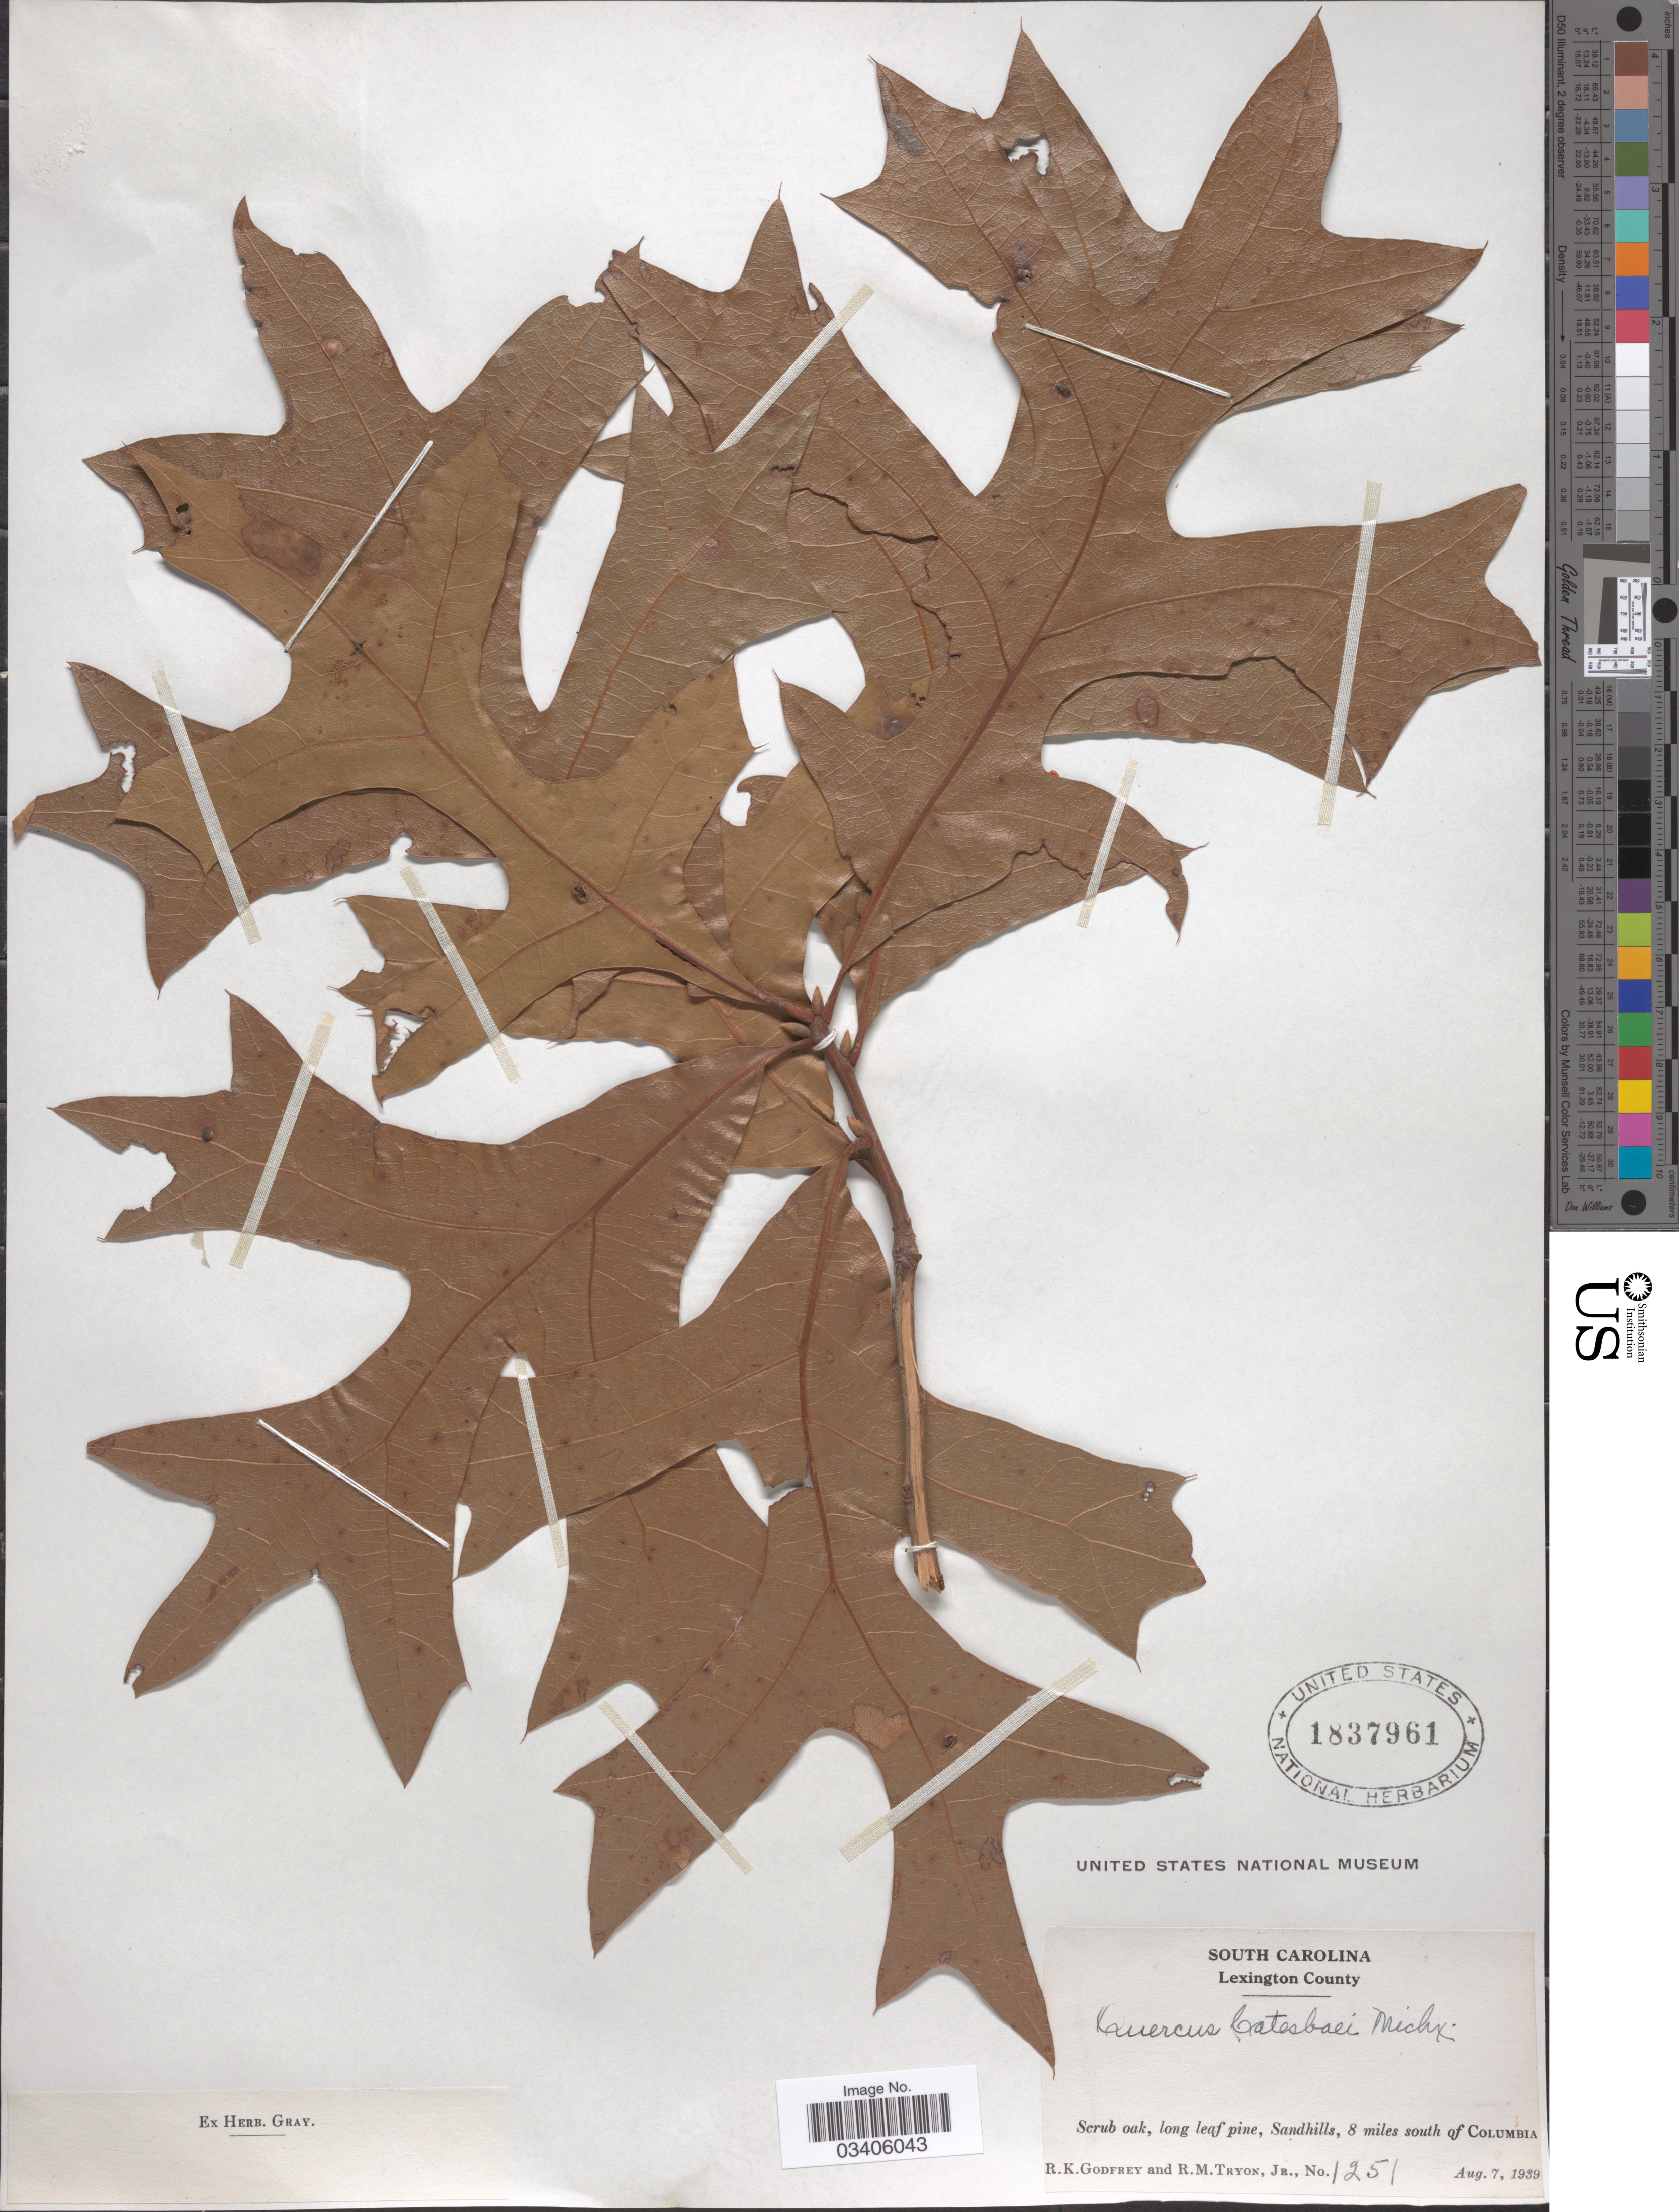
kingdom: Plantae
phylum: Tracheophyta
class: Magnoliopsida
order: Fagales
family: Fagaceae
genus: Quercus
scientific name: Quercus laevis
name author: Walter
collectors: R. K. Godfrey & R. Tryon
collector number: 1251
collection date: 1939-08-07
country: United States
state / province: South Carolina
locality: Lexington County. Sandhills, 8 miles south of Columbia.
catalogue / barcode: US 1837961